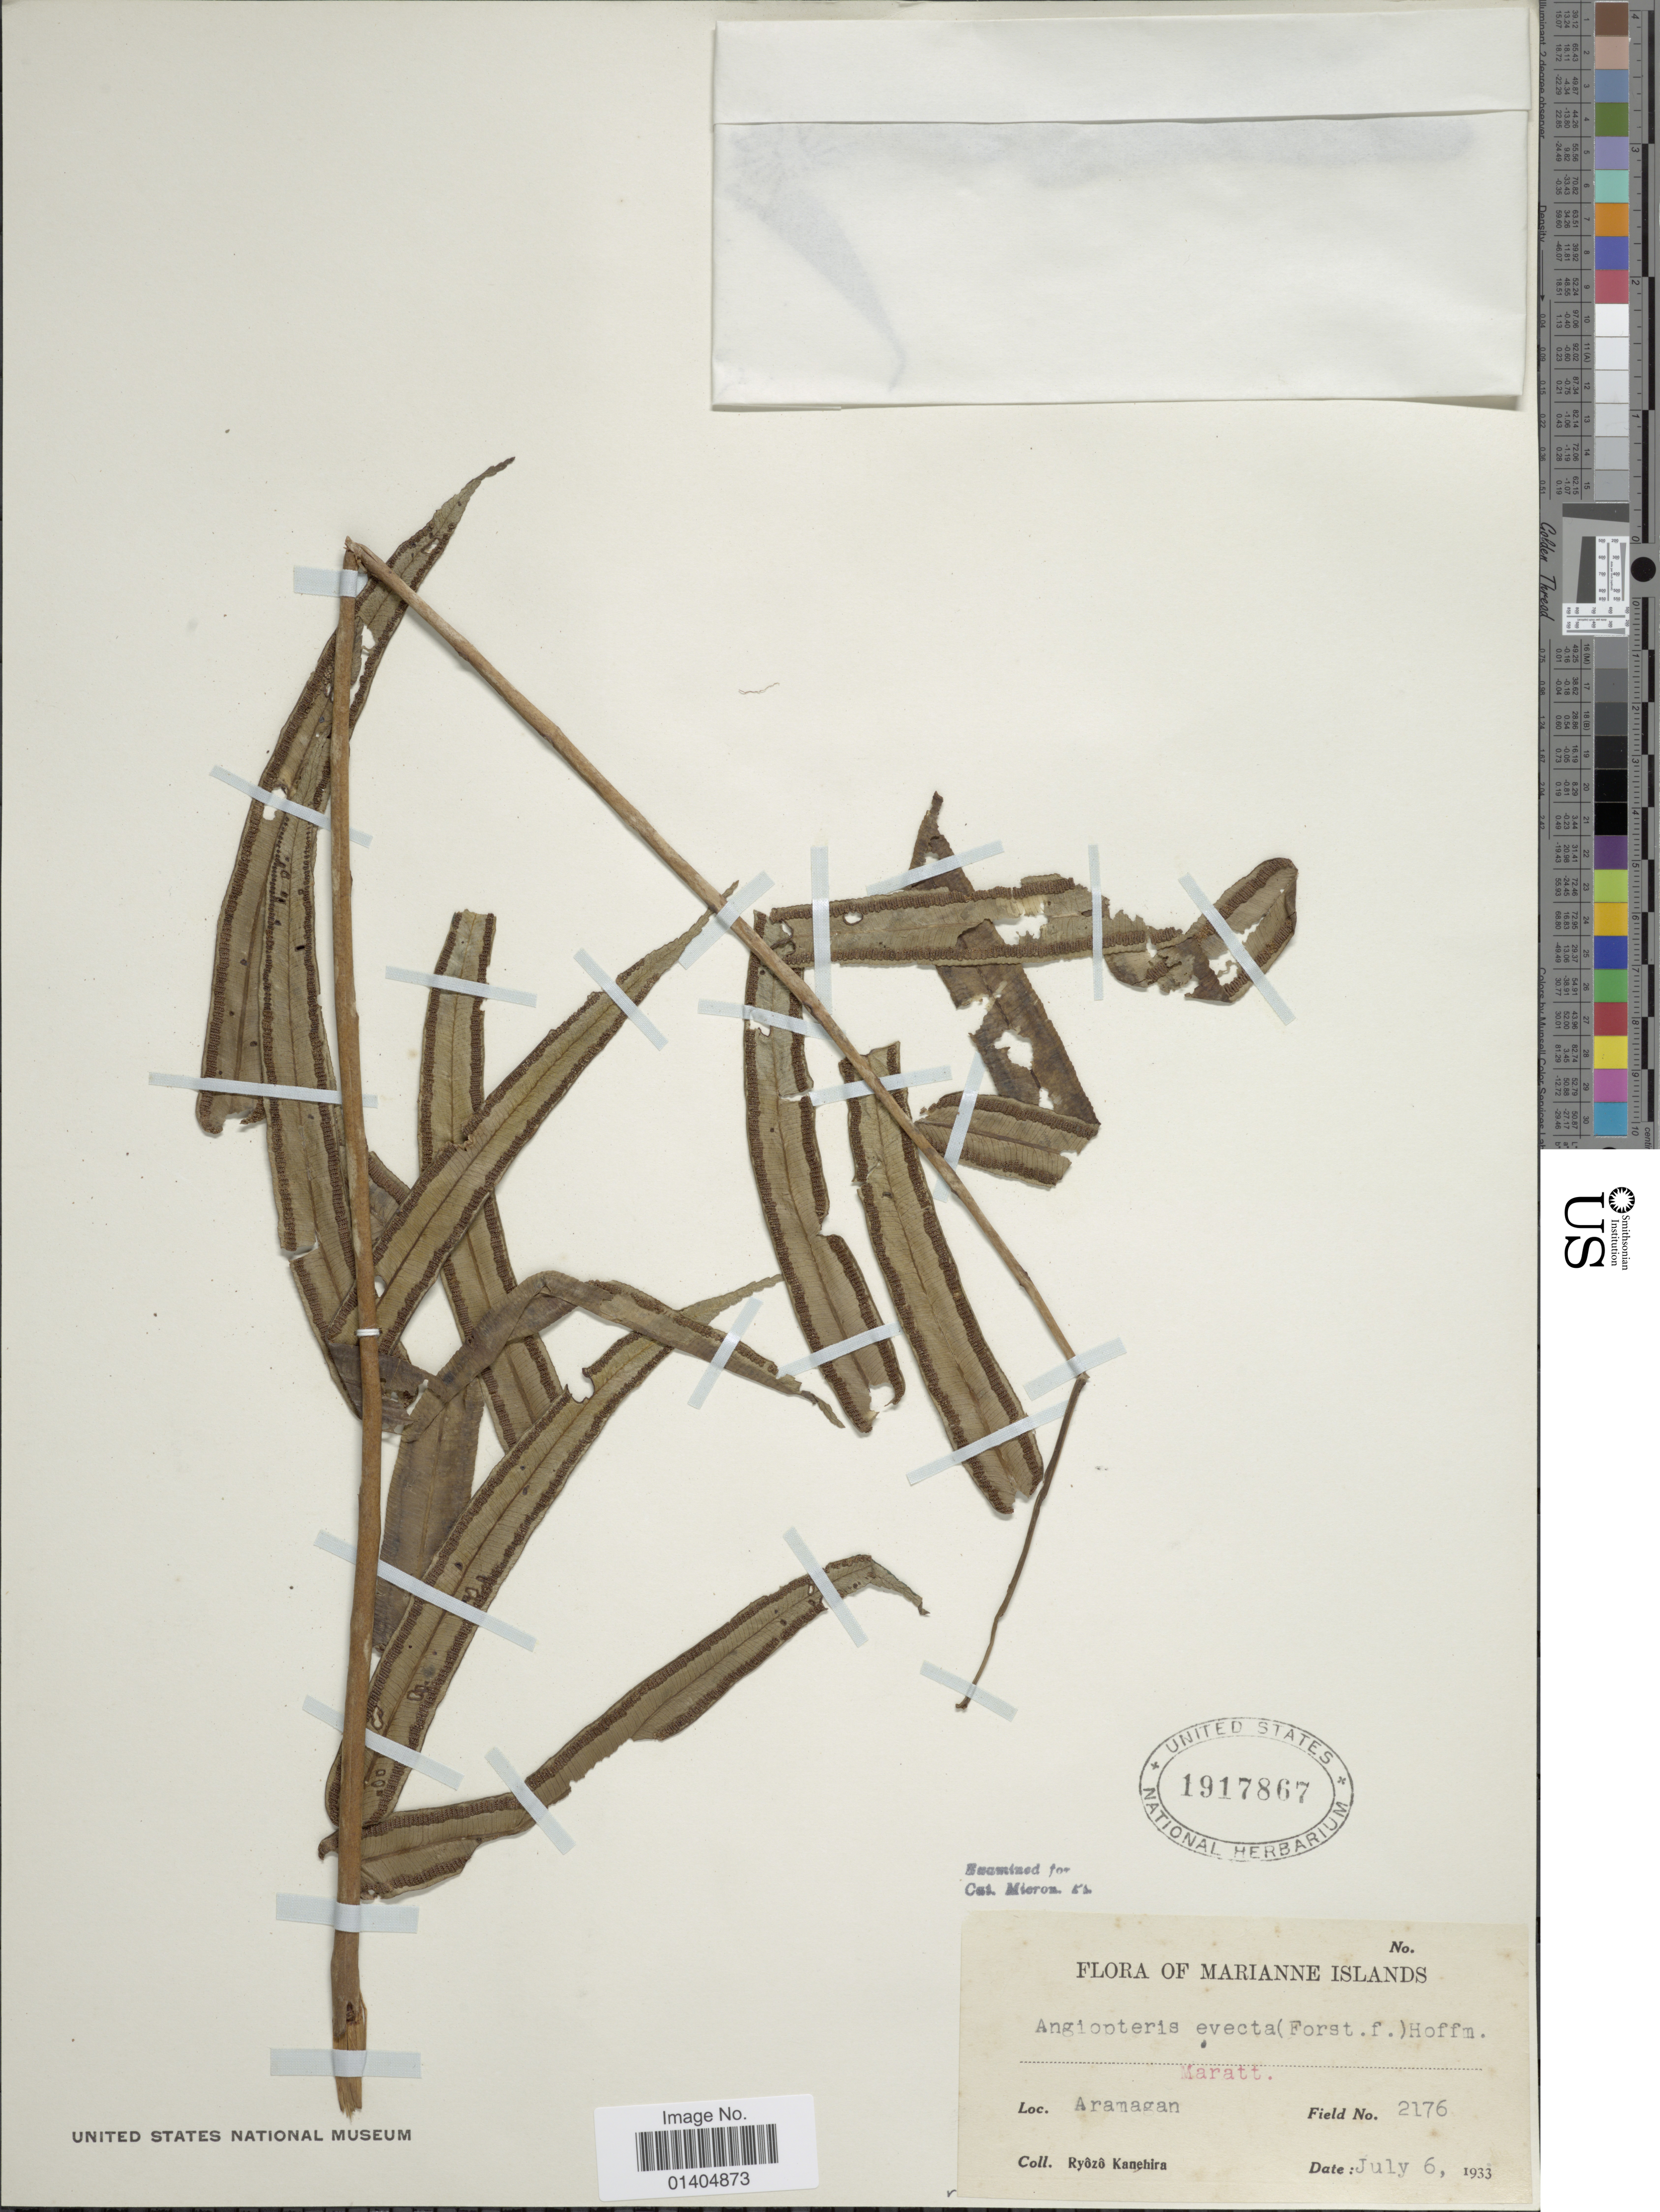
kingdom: Plantae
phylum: Tracheophyta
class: Polypodiopsida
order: Marattiales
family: Marattiaceae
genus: Angiopteris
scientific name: Angiopteris evecta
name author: (G. Forst.) Hoffm.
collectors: R. Kanehira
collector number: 2176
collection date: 1933-07-06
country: Northern Mariana Islands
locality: Marianne islands, Aramagan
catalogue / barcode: US 1917867